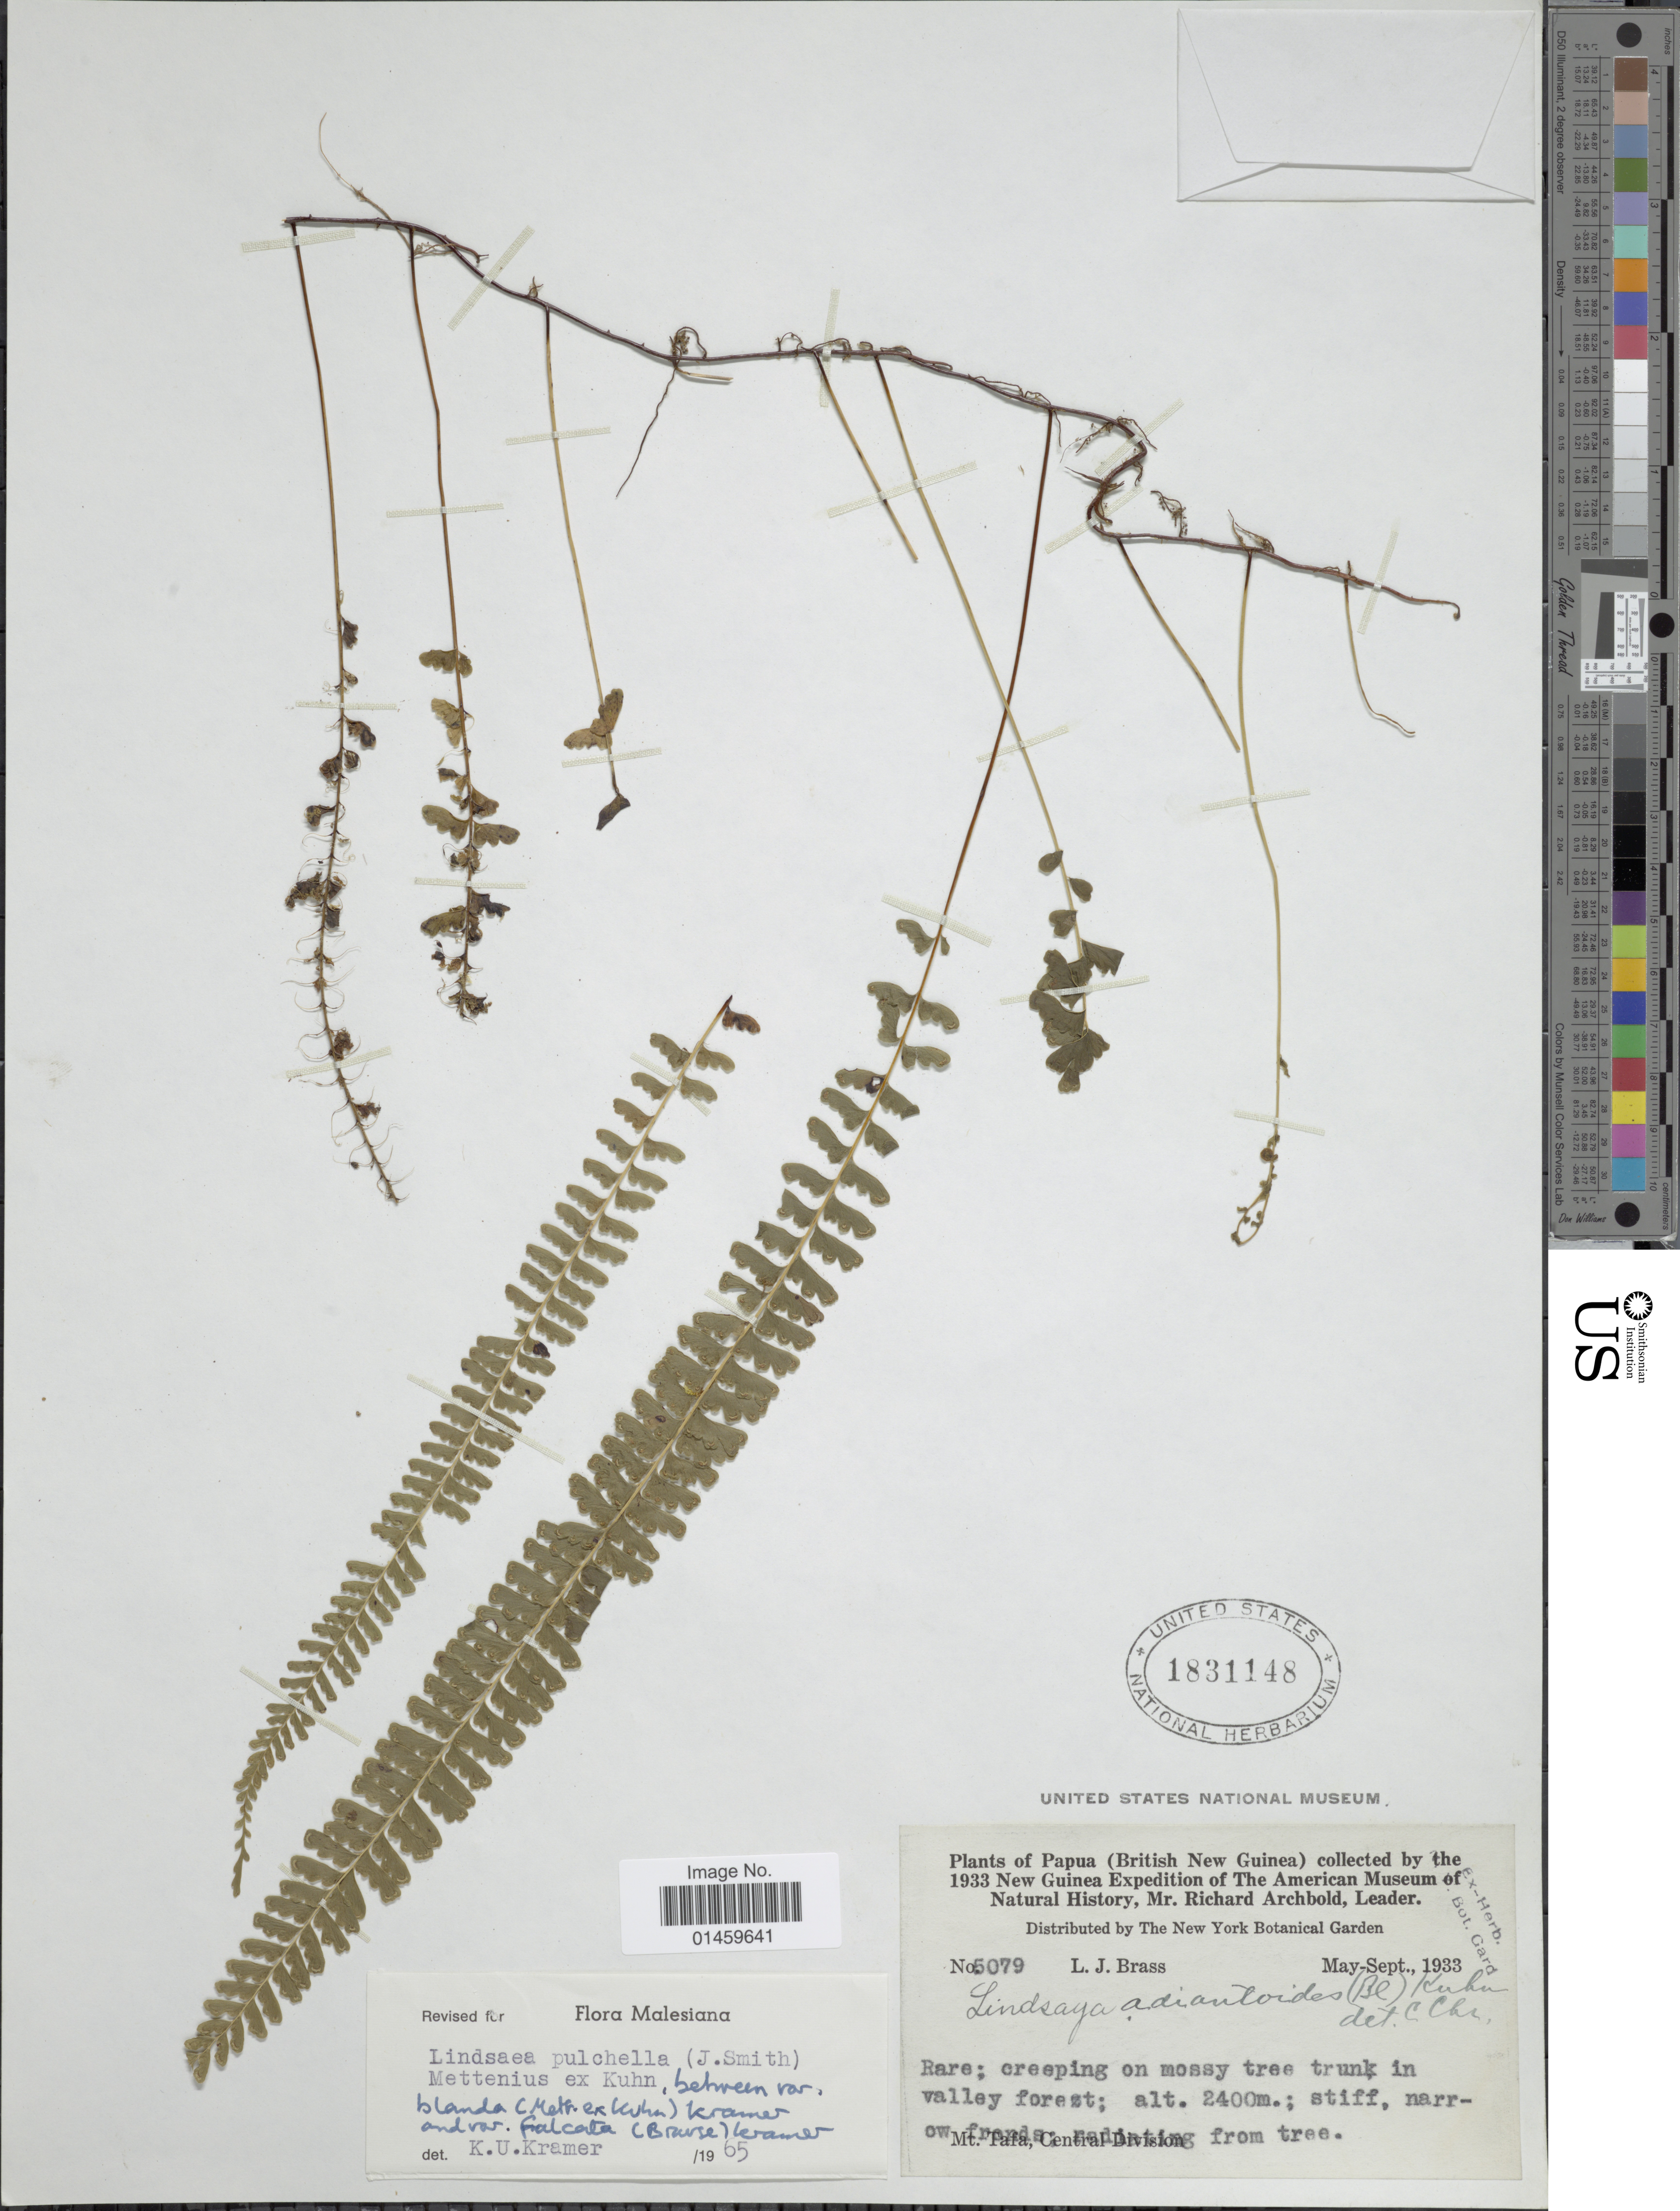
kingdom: Plantae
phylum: Tracheophyta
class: Polypodiopsida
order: Polypodiales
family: Lindsaeaceae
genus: Lindsaea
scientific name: Lindsaea pulchella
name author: (J. Sm.) Mett. ex Kuhn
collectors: L. J. Brass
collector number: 5079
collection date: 1933-05/1933-09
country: Papua New Guinea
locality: Papua (British New Guinea). Mt. Tafa, Central Division.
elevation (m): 2400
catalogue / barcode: US 1831148